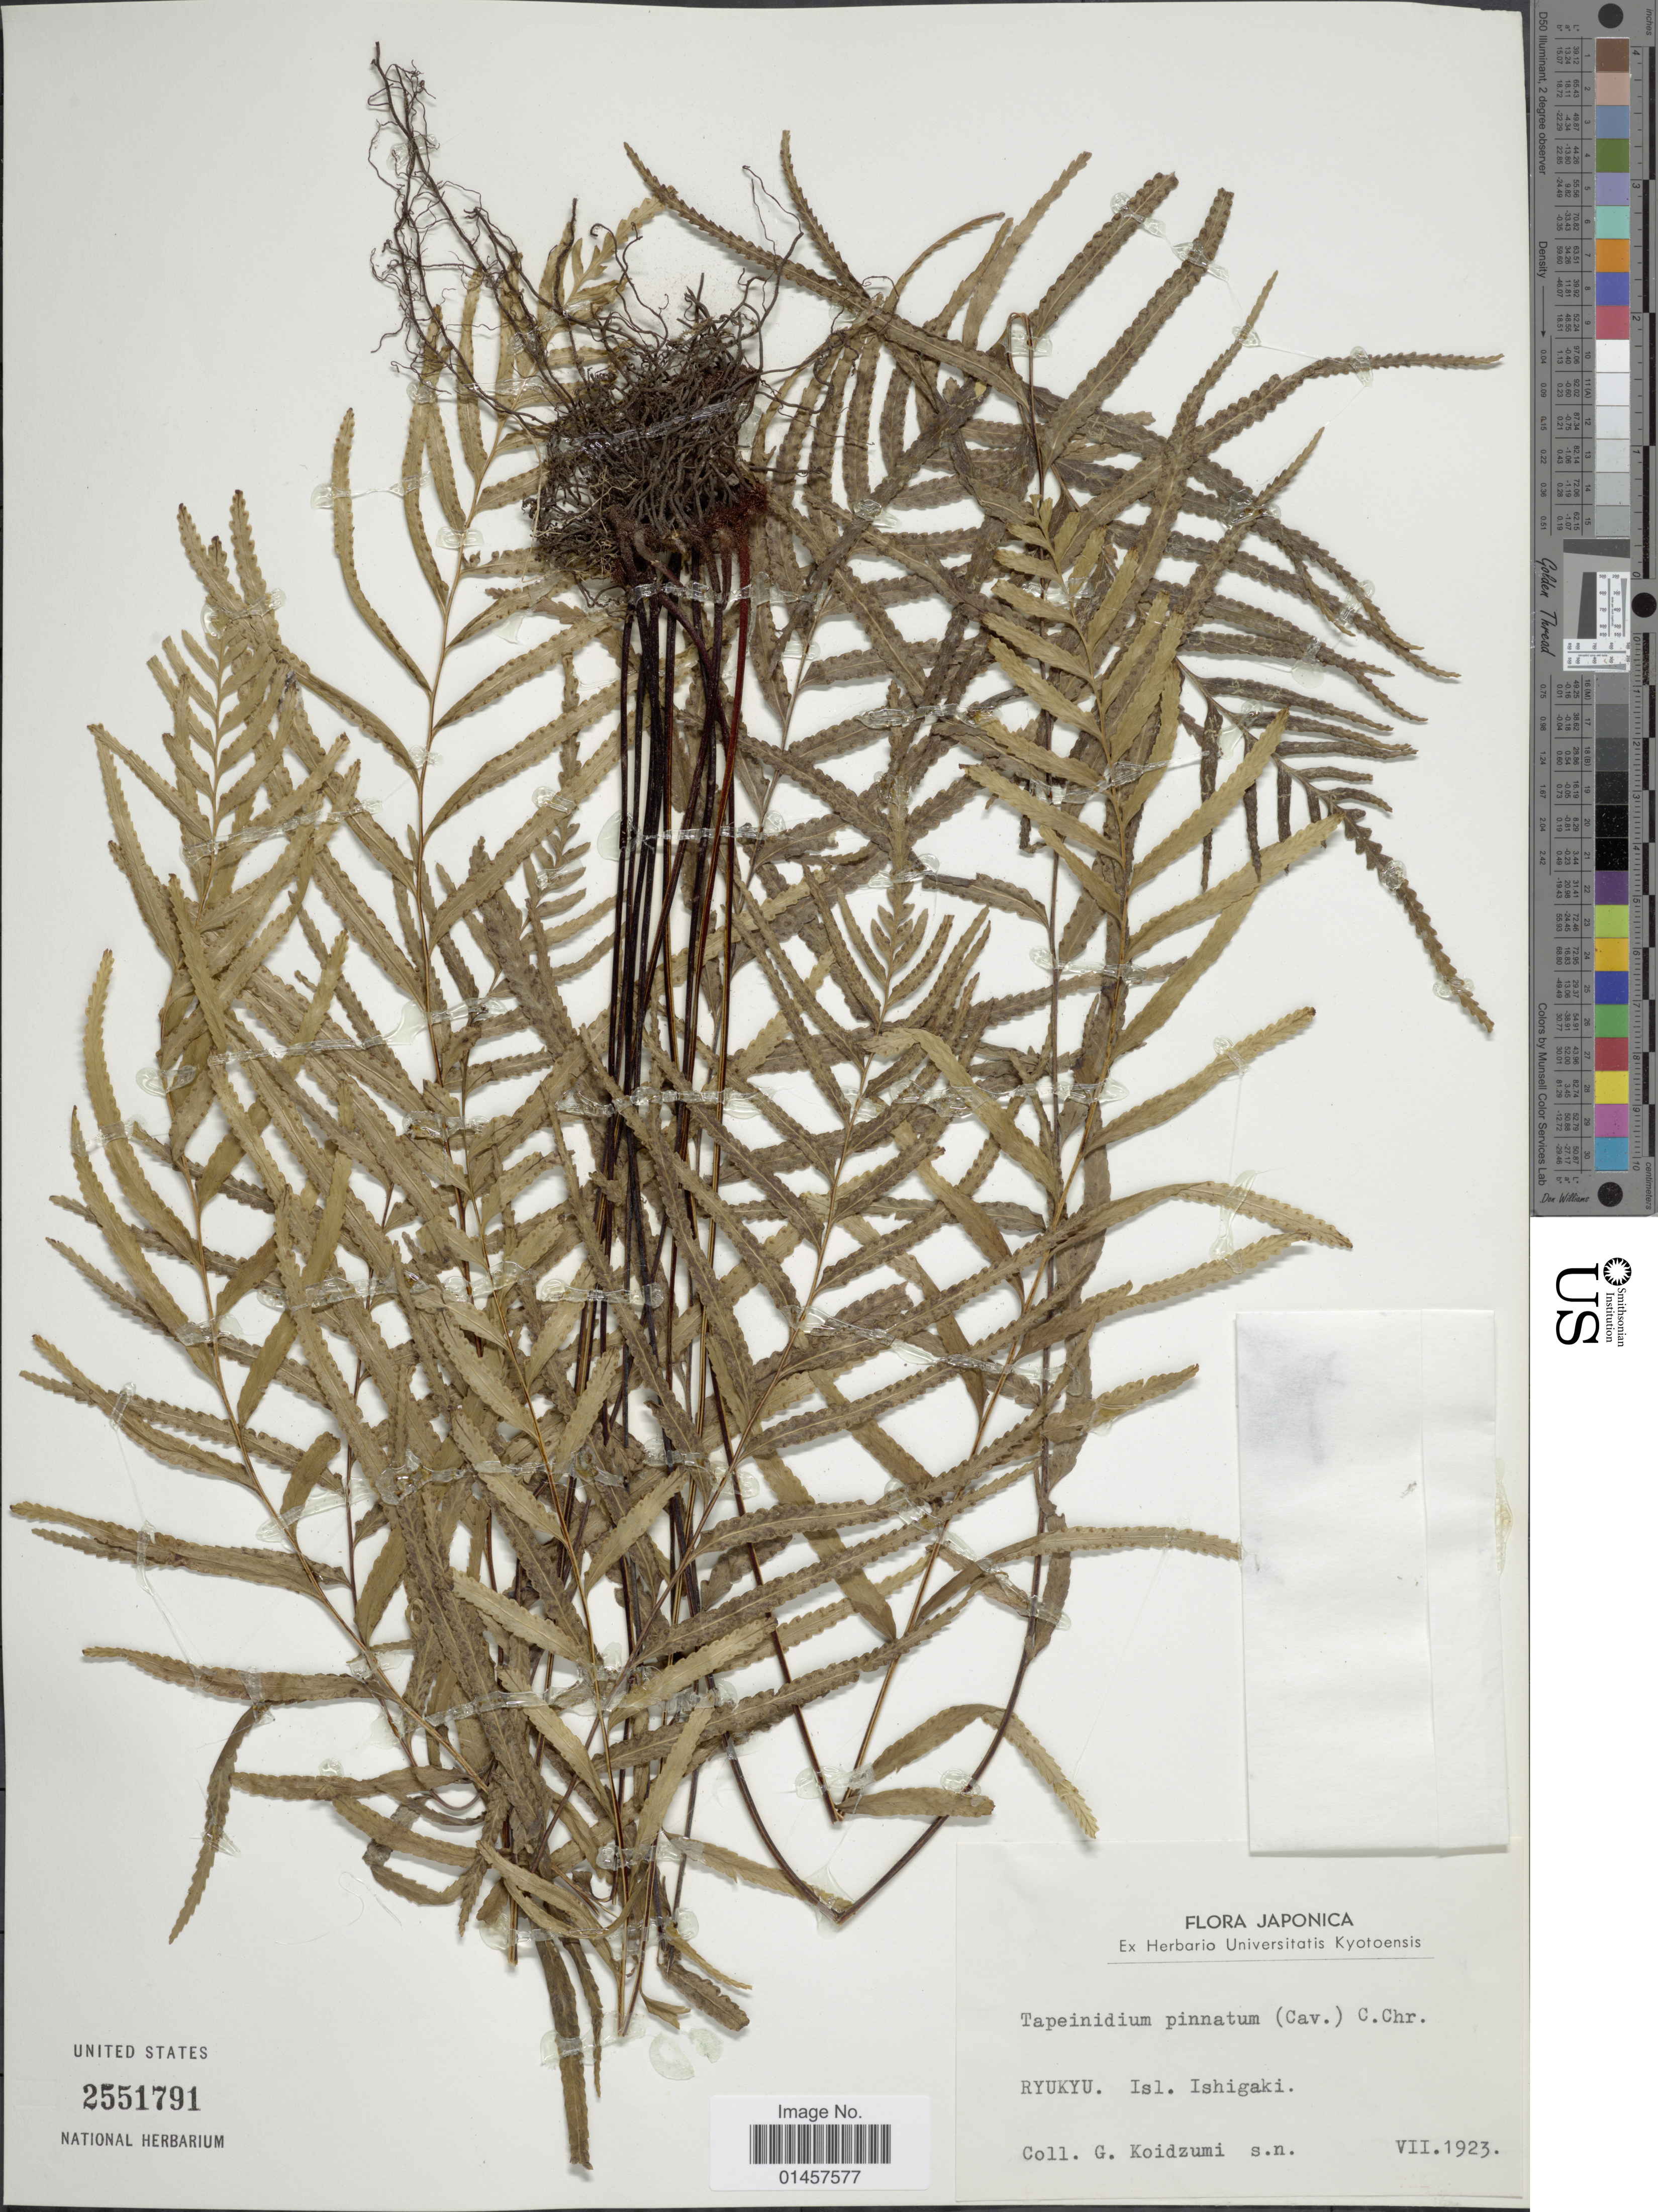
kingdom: Plantae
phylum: Tracheophyta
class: Polypodiopsida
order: Polypodiales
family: Lindsaeaceae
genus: Tapeinidium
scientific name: Tapeinidium pinnatum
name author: (Cav.) C. Chr.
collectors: G. Koidzumi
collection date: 1927-07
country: Japan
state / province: Okinawa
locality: Ryukyu, Isl. Ishigaki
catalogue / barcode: US 2551791